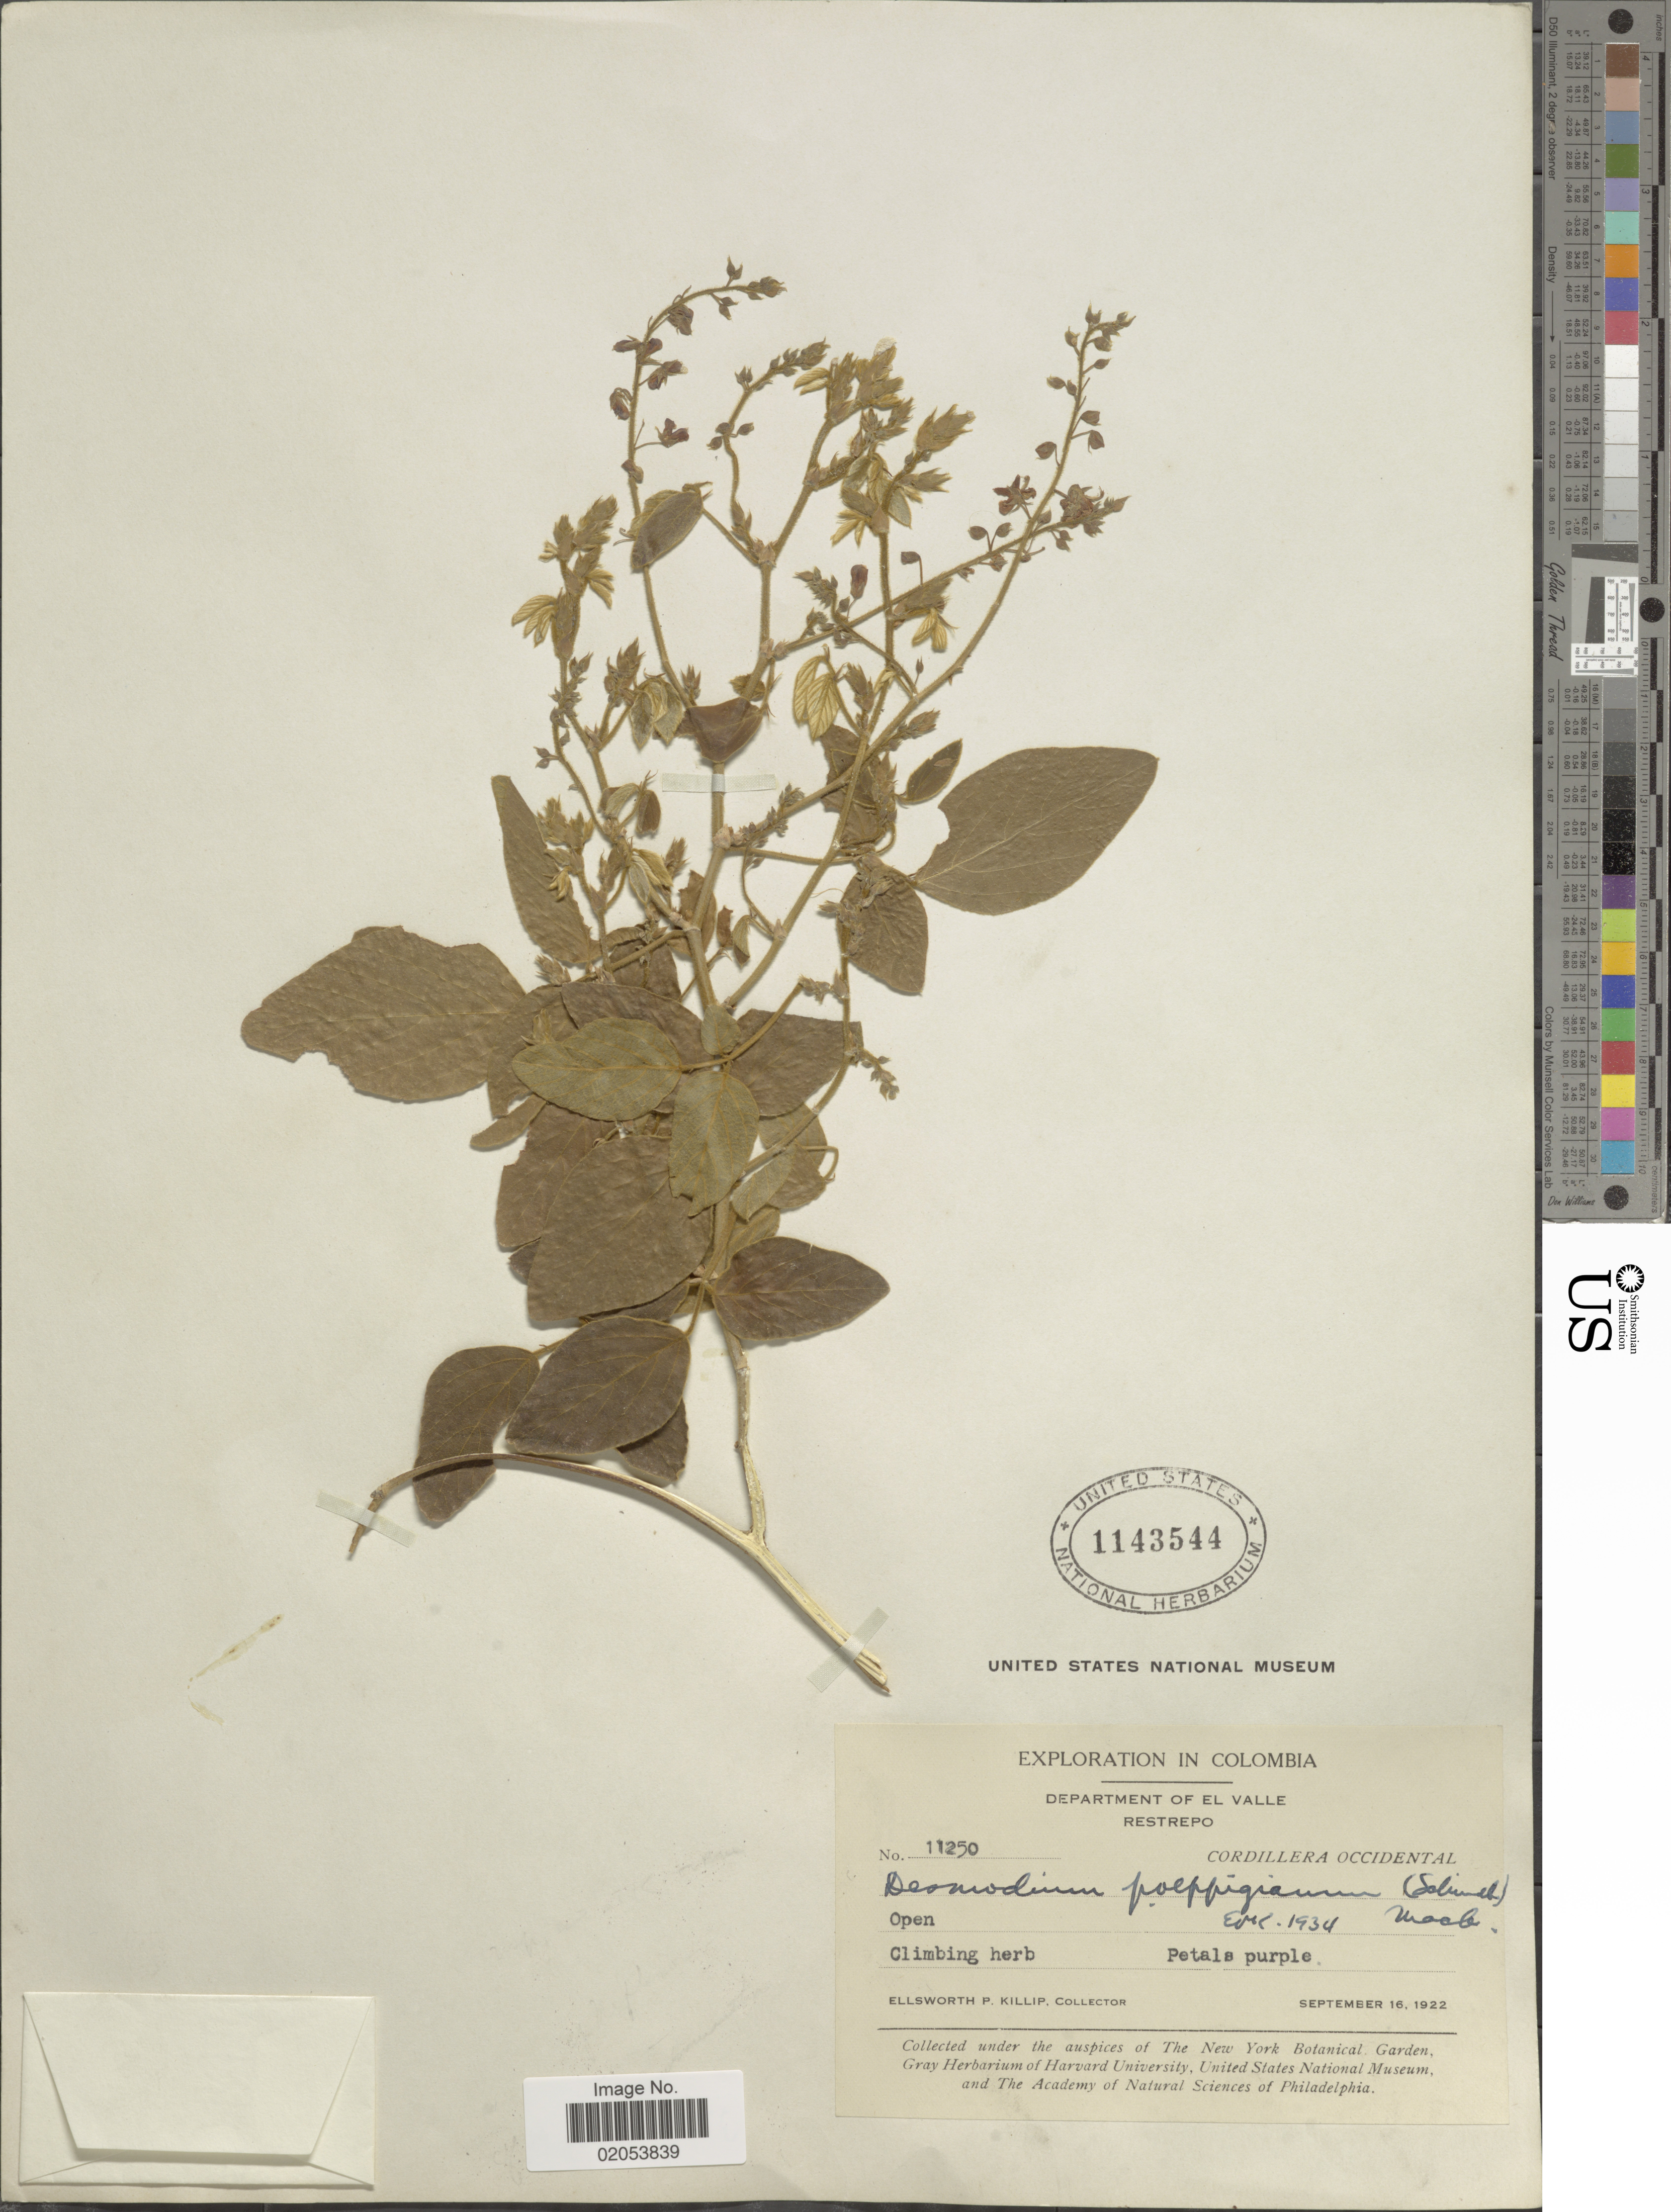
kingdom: Plantae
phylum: Tracheophyta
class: Magnoliopsida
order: Fabales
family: Fabaceae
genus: Desmodium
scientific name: Desmodium poeppigianum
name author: (Schindl.) J.F. Macbr.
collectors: E. P. Killip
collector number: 11250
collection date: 1922-09-16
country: Colombia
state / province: Valle del Cauca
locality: Department of El Valle. Restrepo. Cordillera Occidental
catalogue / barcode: US 1143544